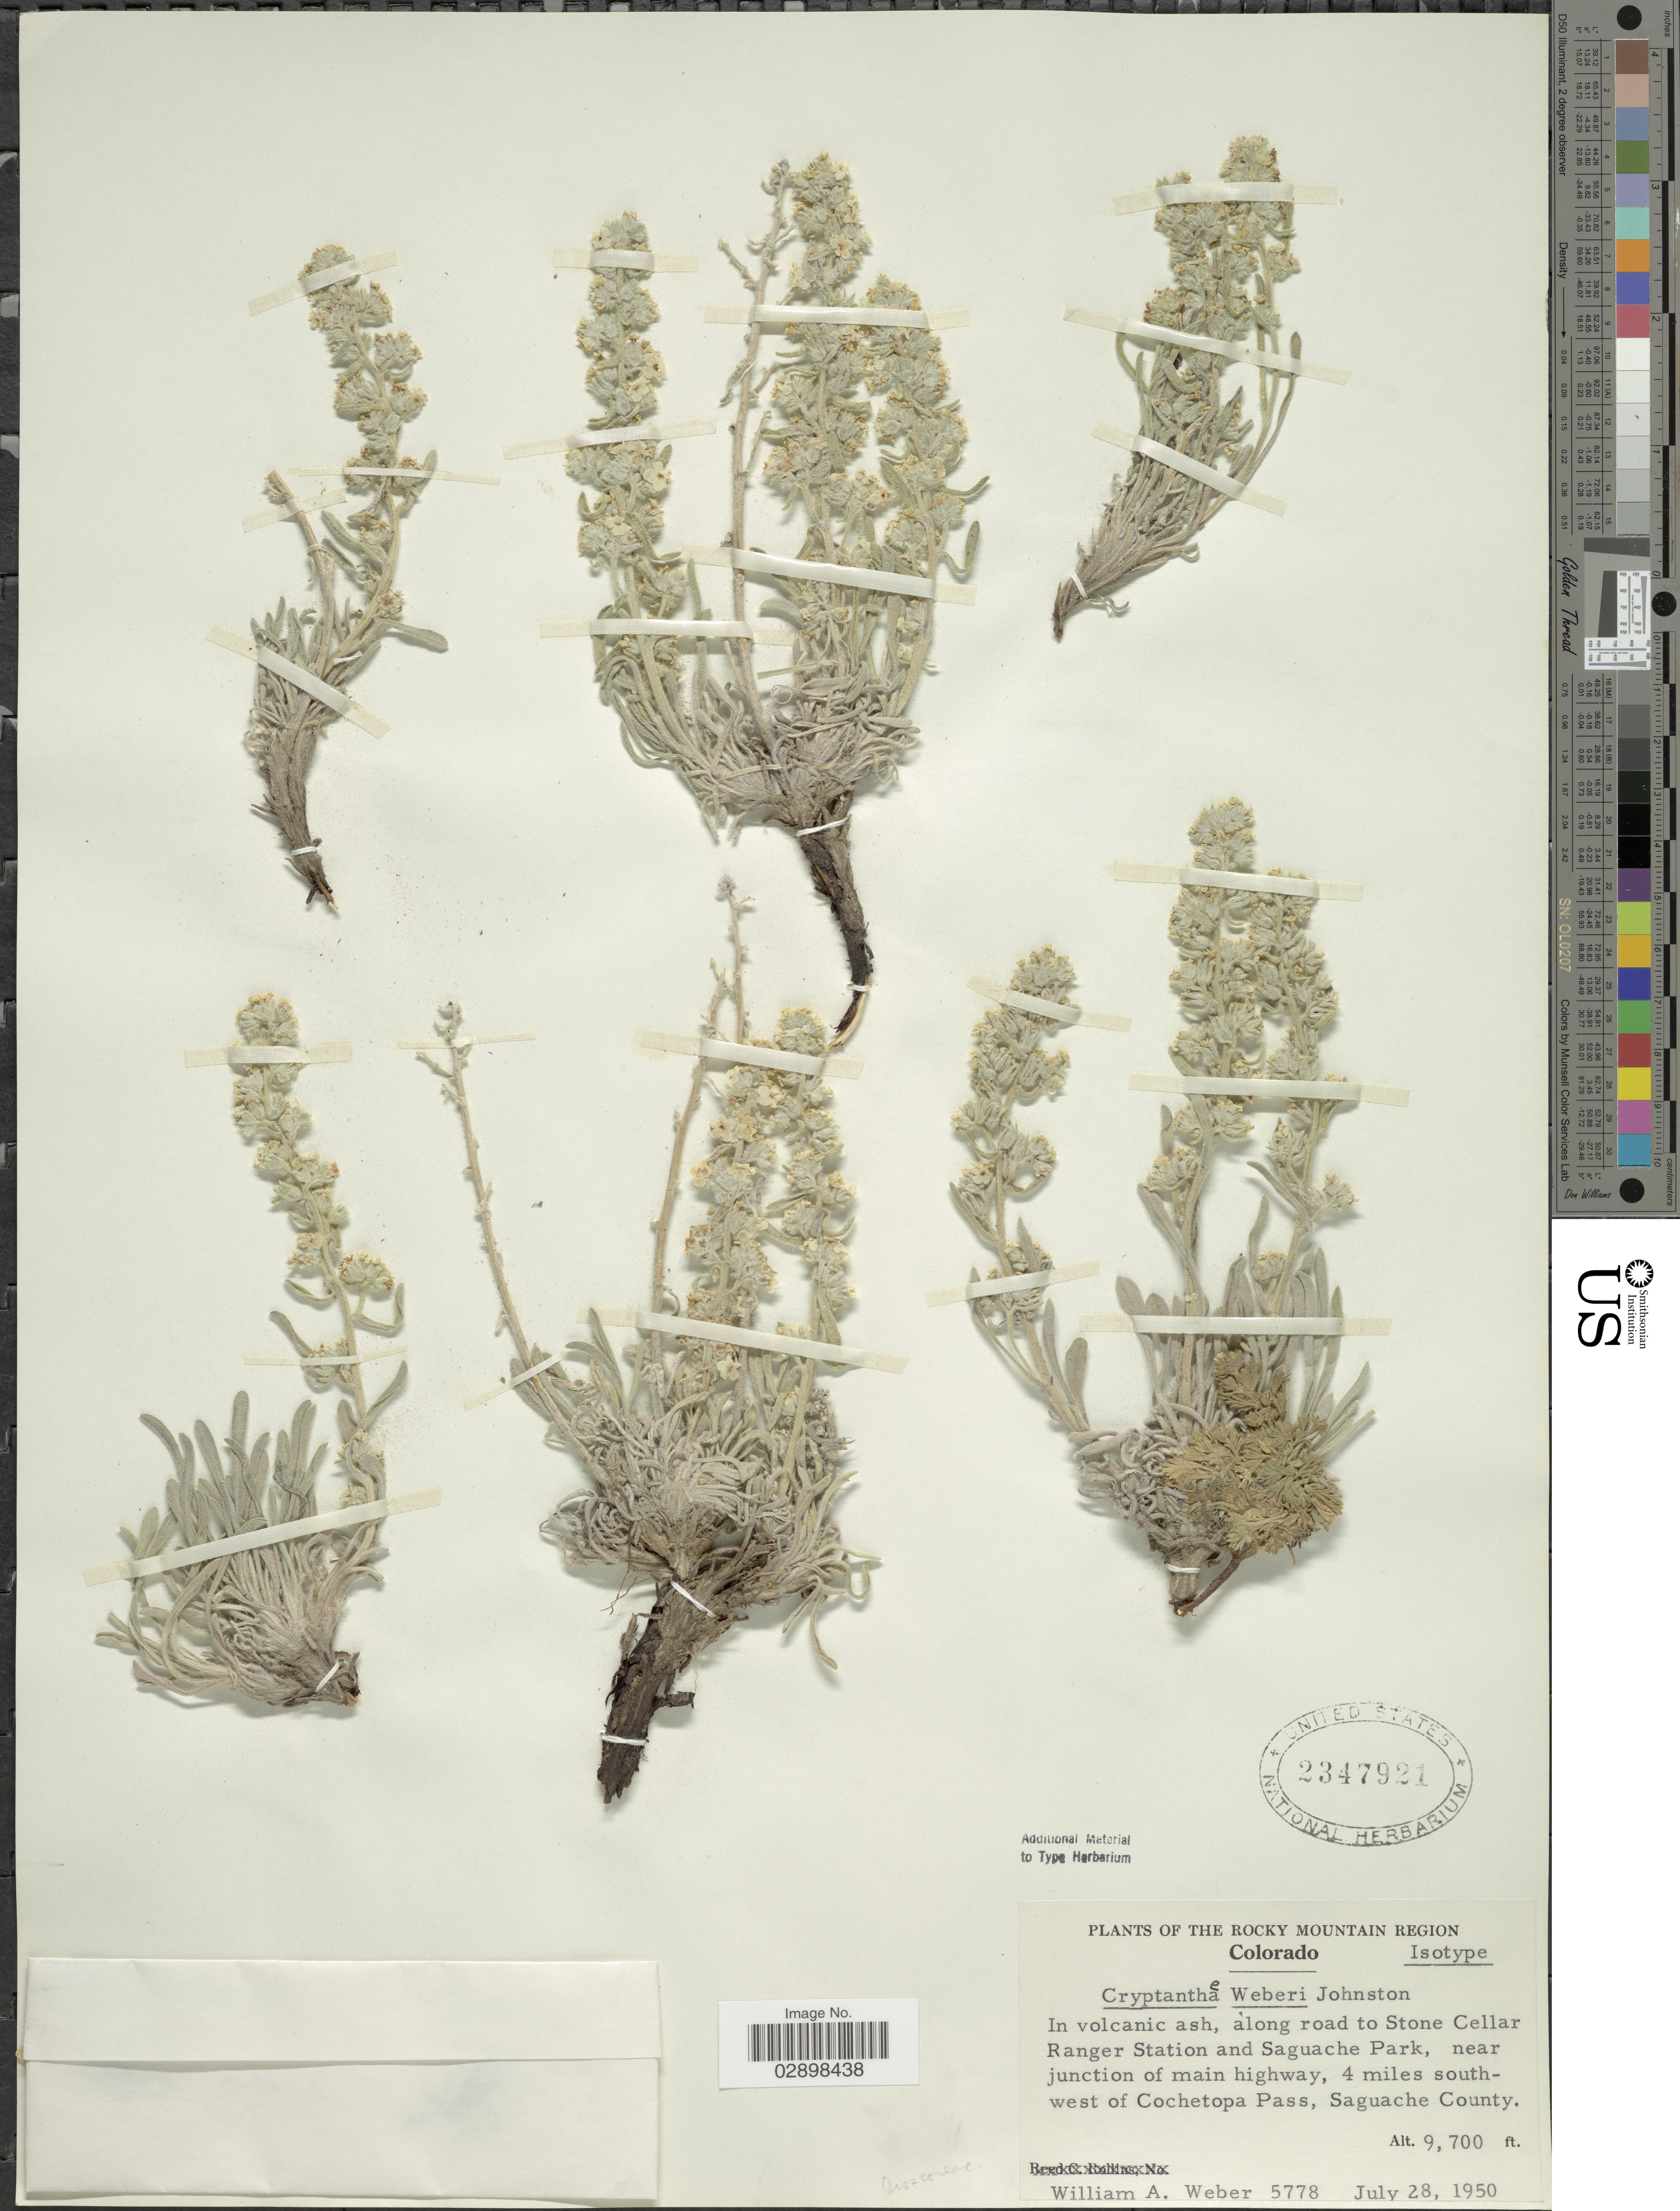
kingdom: Plantae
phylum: Tracheophyta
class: Magnoliopsida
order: Boraginales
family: Boraginaceae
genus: Cryptantha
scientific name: Cryptantha weberi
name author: I.M. Johnst.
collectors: W. A. Weber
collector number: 5778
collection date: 1950-07-28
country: United States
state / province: Colorado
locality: The Rocky Mountain Region, In volcanic ash, along road to Stone Cellar Ranger Station and Saguache Park, near junction of main highway, 4 miles southwest of Cochetopa Pass, Saguache County.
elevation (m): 2957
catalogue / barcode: US 2347921